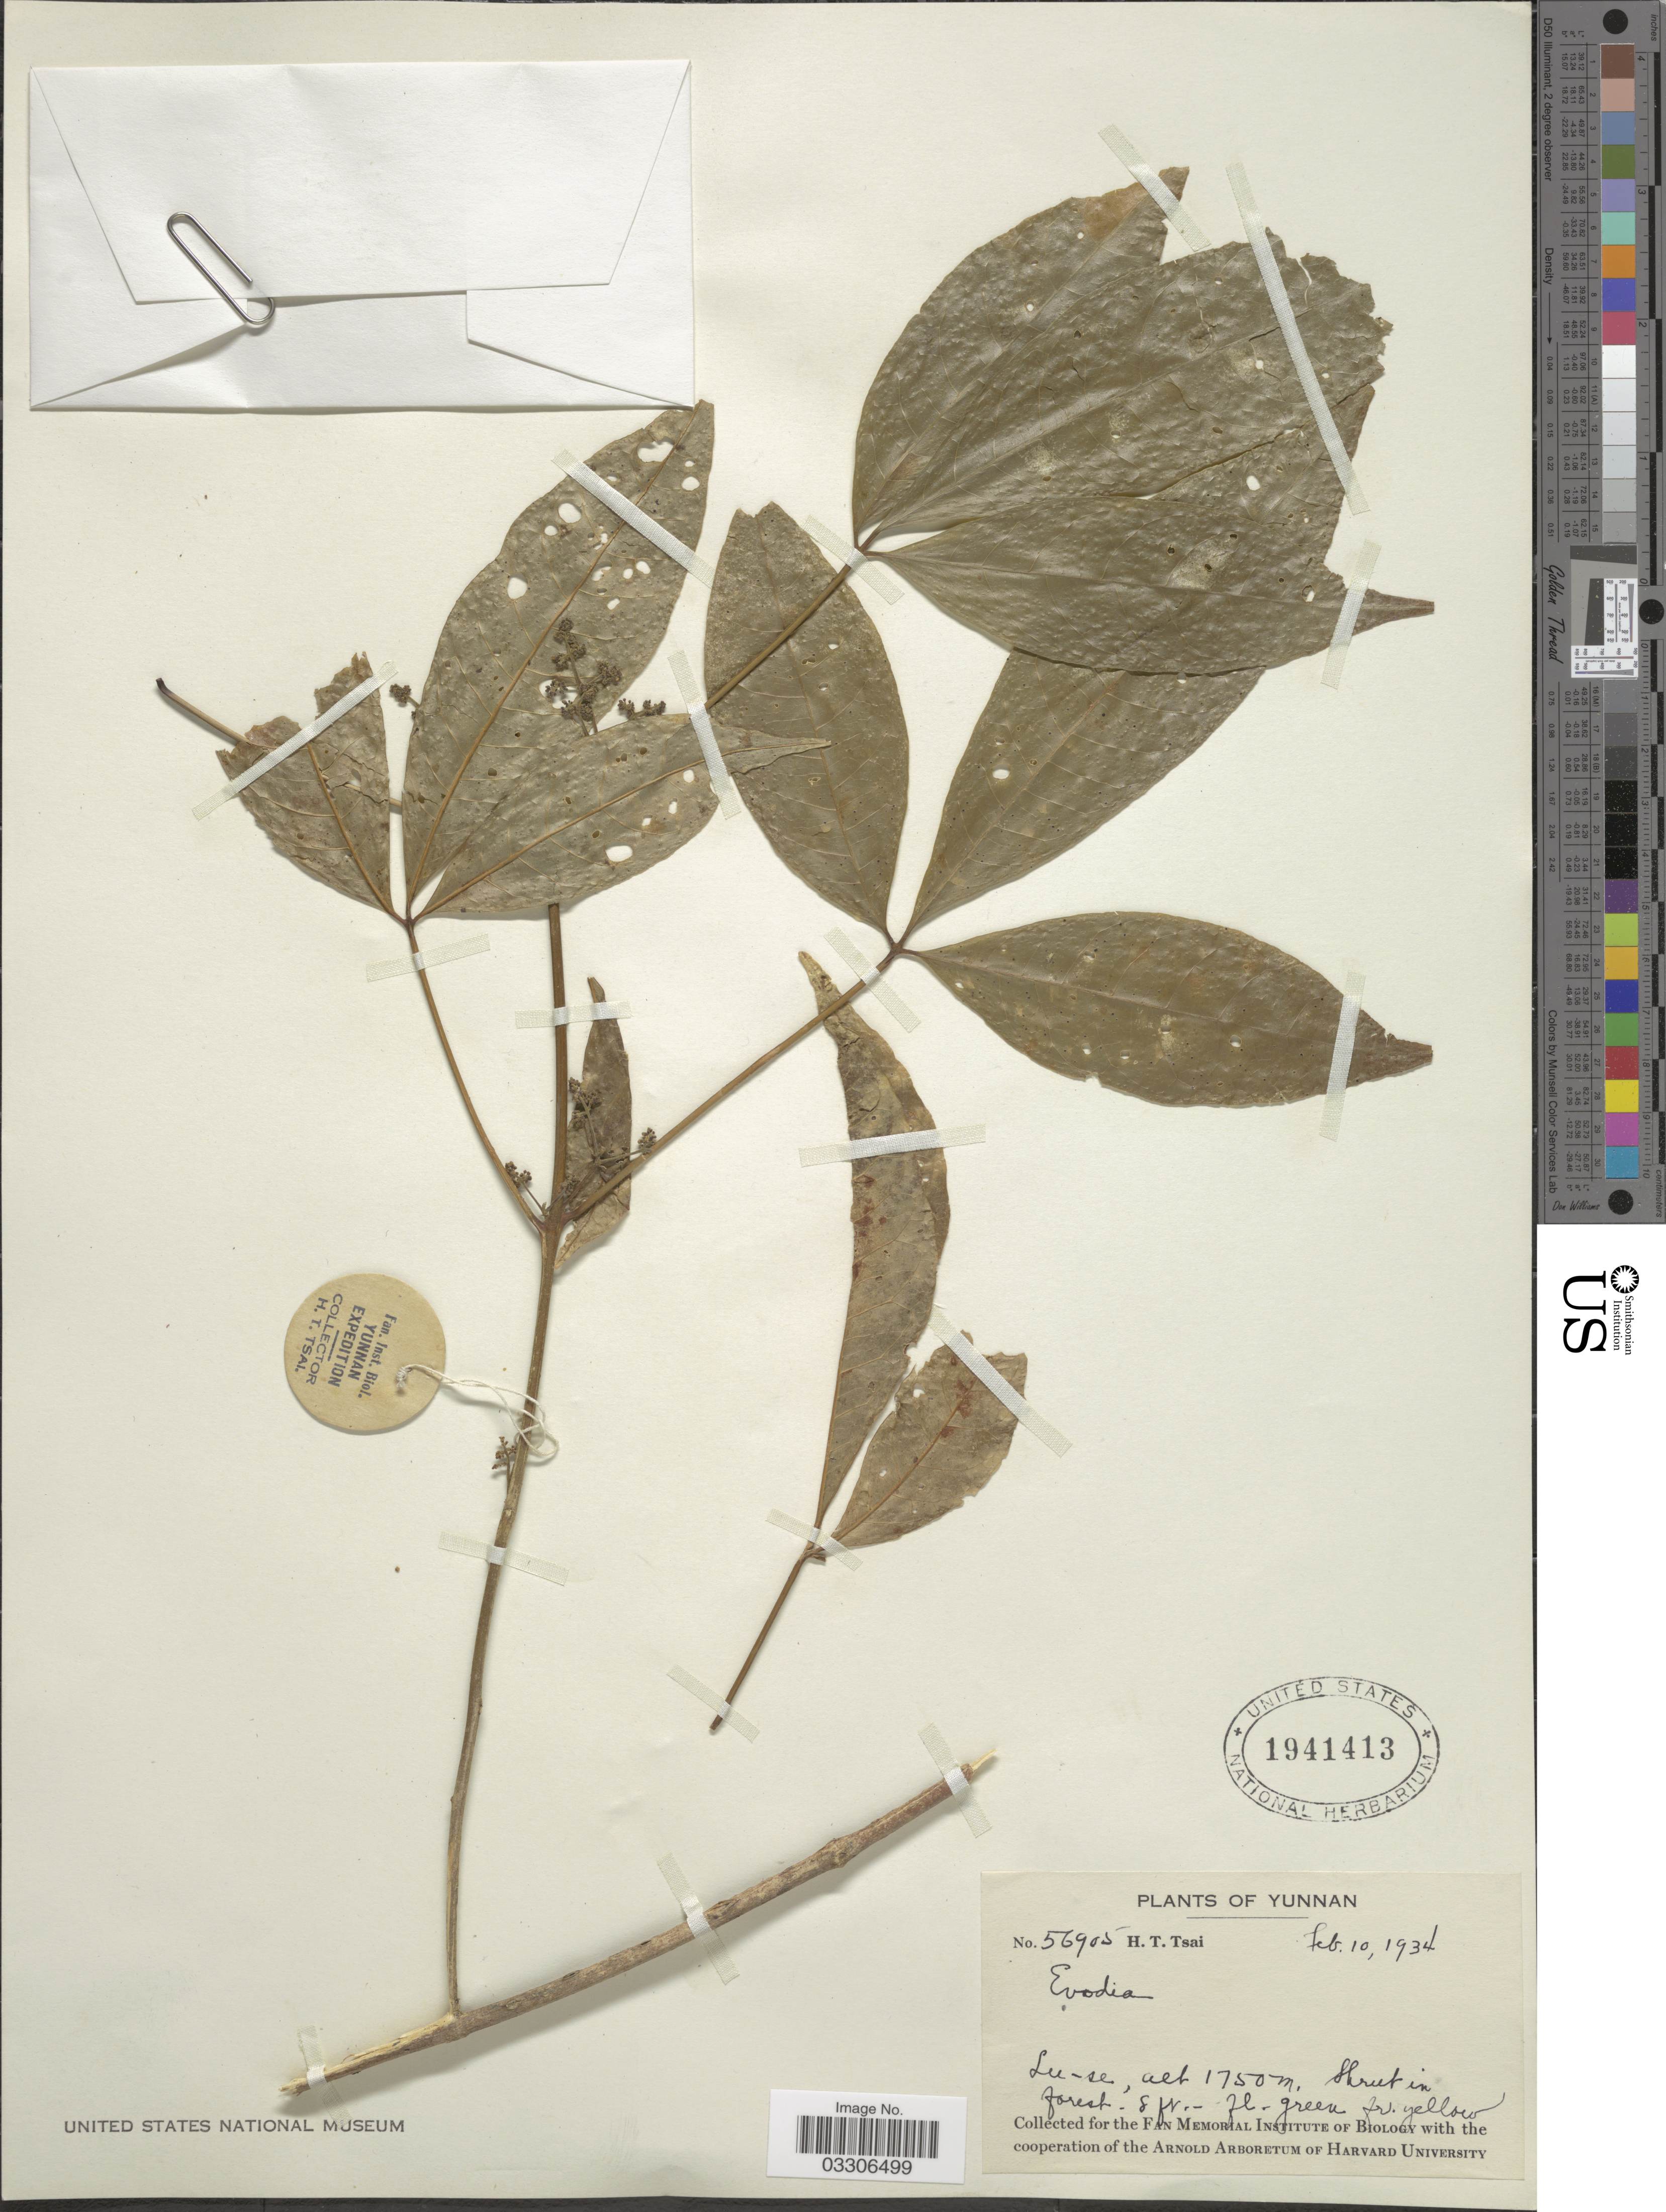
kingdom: Plantae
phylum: Tracheophyta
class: Magnoliopsida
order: Sapindales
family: Rutaceae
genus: Melicope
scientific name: Melicope sp.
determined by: Strong, Mark T., (BOT), Smithsonian Institution - National Museum of Natural History (UNITED STATES)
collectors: H. Tsai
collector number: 56905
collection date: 1934-02-10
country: China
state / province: Yunnan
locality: Lu-se.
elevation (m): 1750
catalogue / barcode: US 1941413